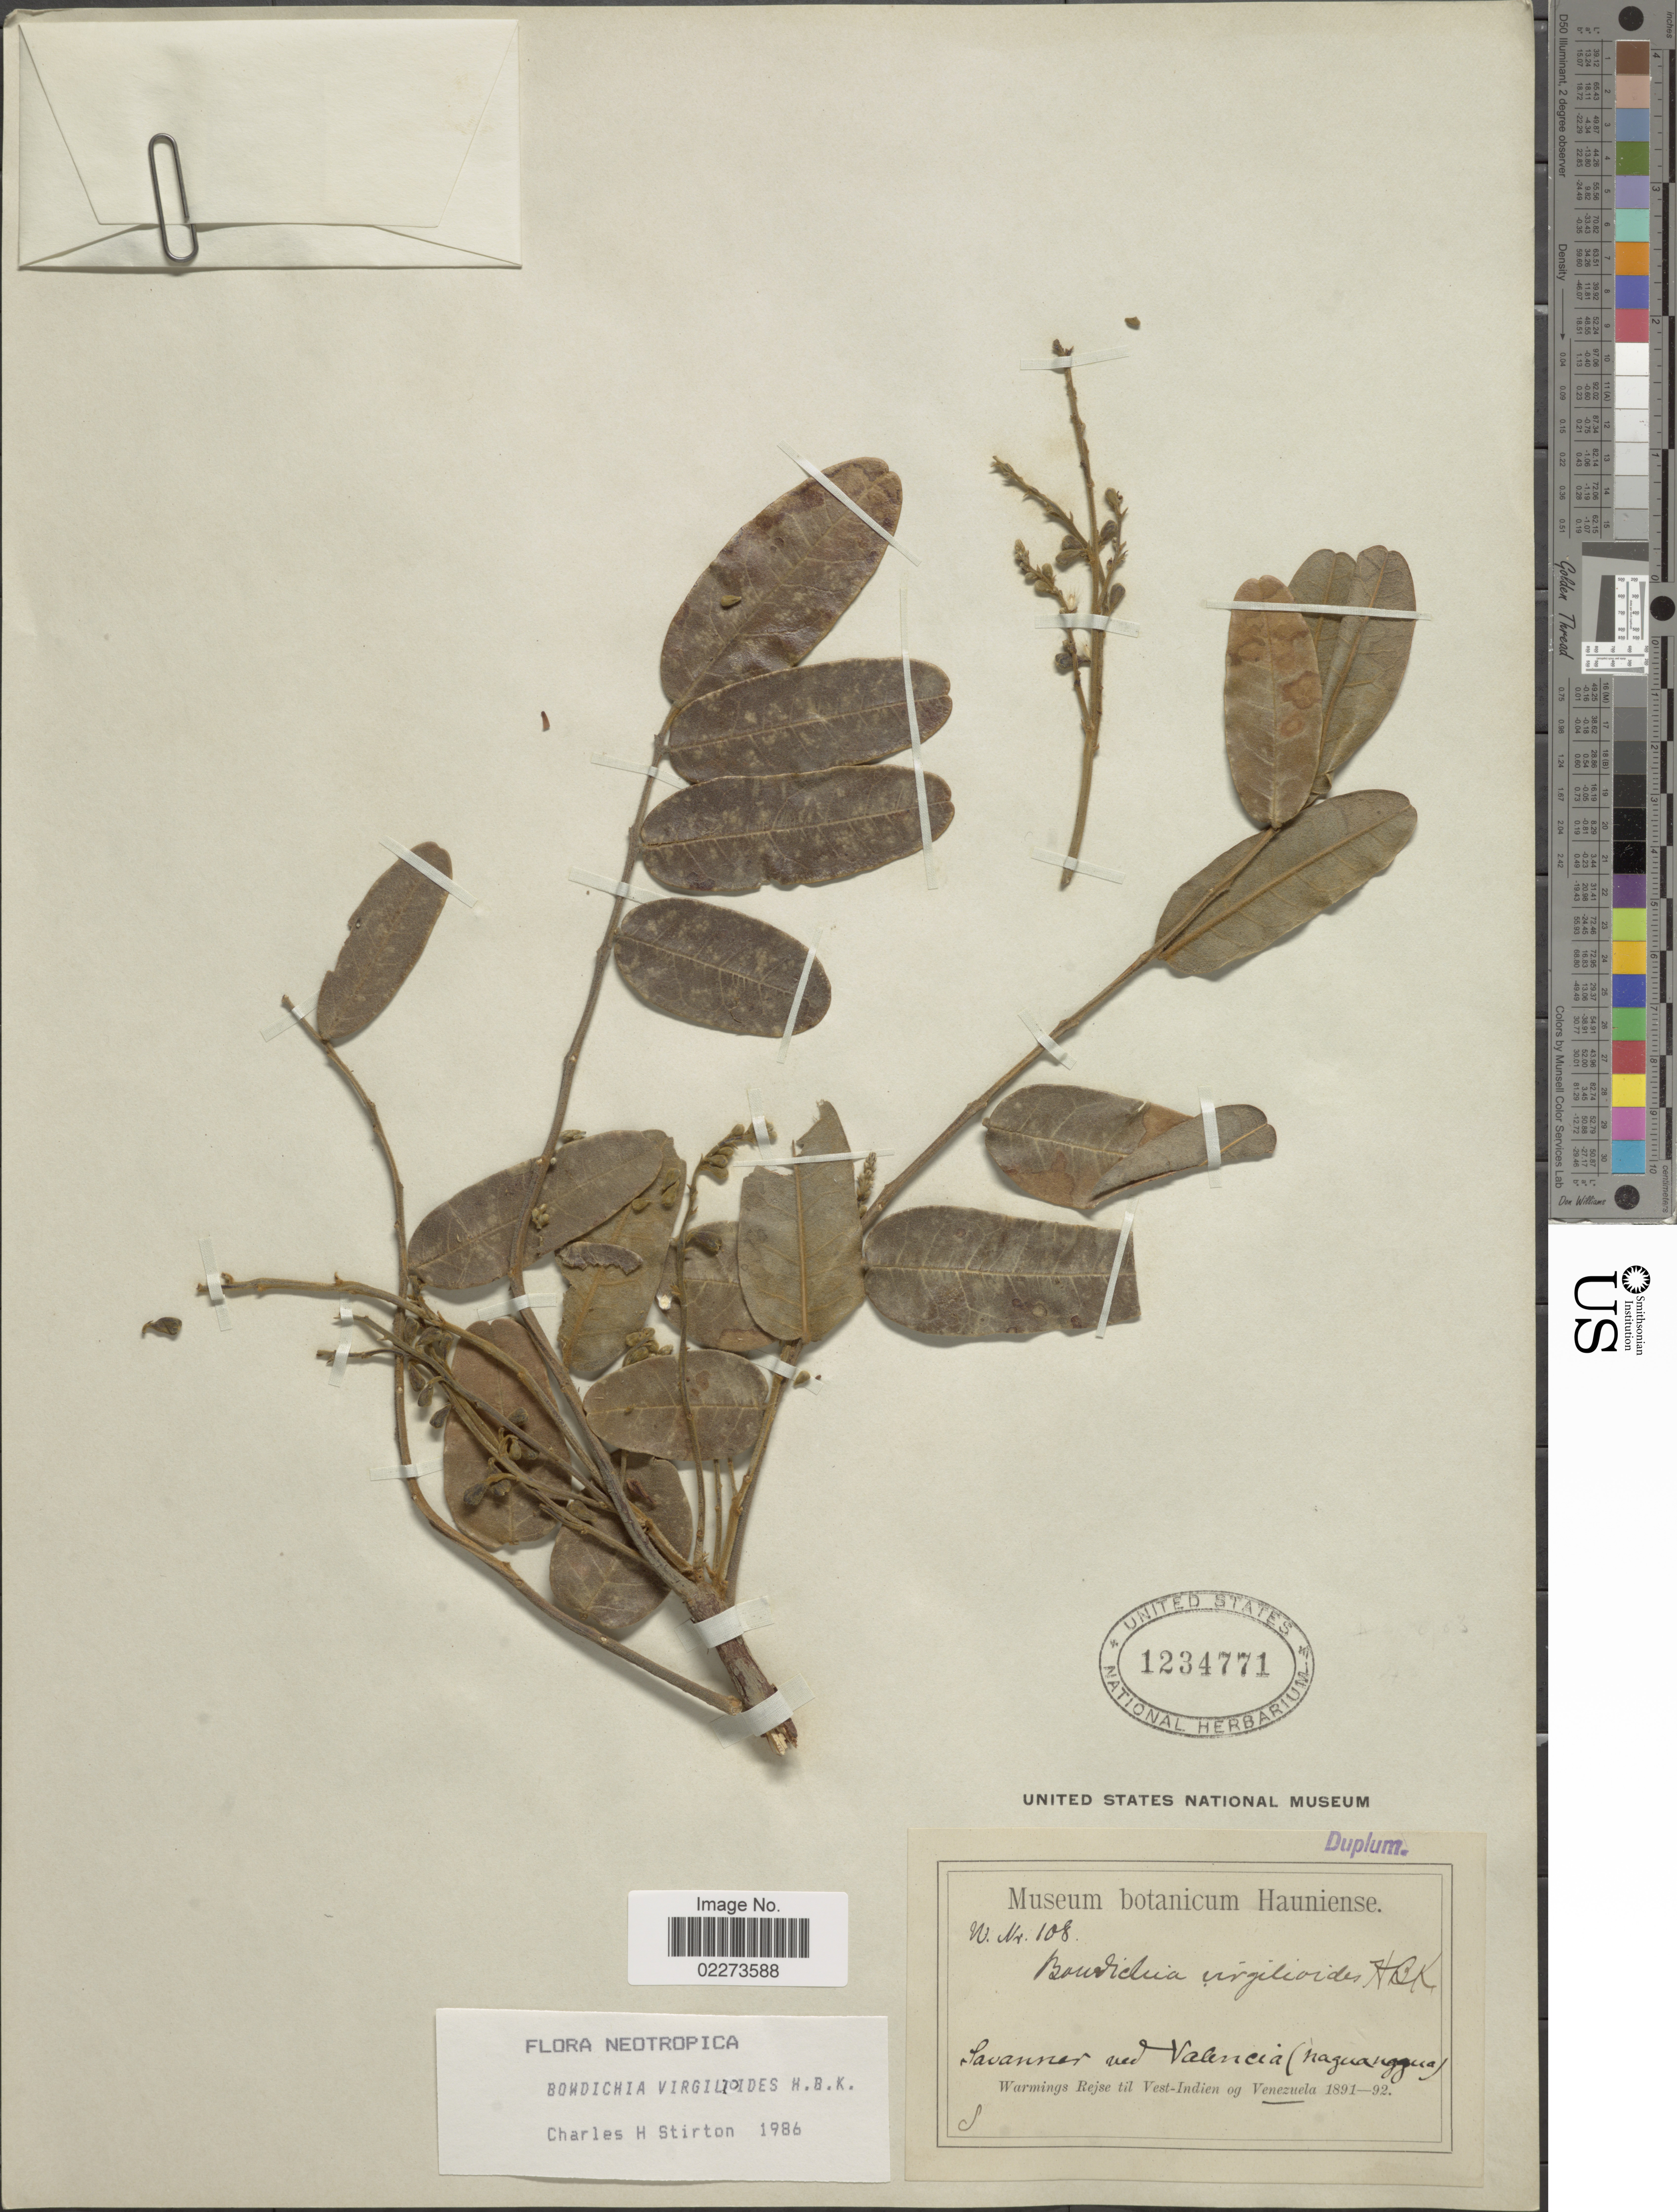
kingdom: Plantae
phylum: Tracheophyta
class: Magnoliopsida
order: Fabales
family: Fabaceae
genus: Bowdichia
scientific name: Bowdichia virgilioides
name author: Kunth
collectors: W. Rejse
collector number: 108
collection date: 1891/1892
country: Venezuela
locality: Savanner ued Valencia (nagua nagua)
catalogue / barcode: US 1234771